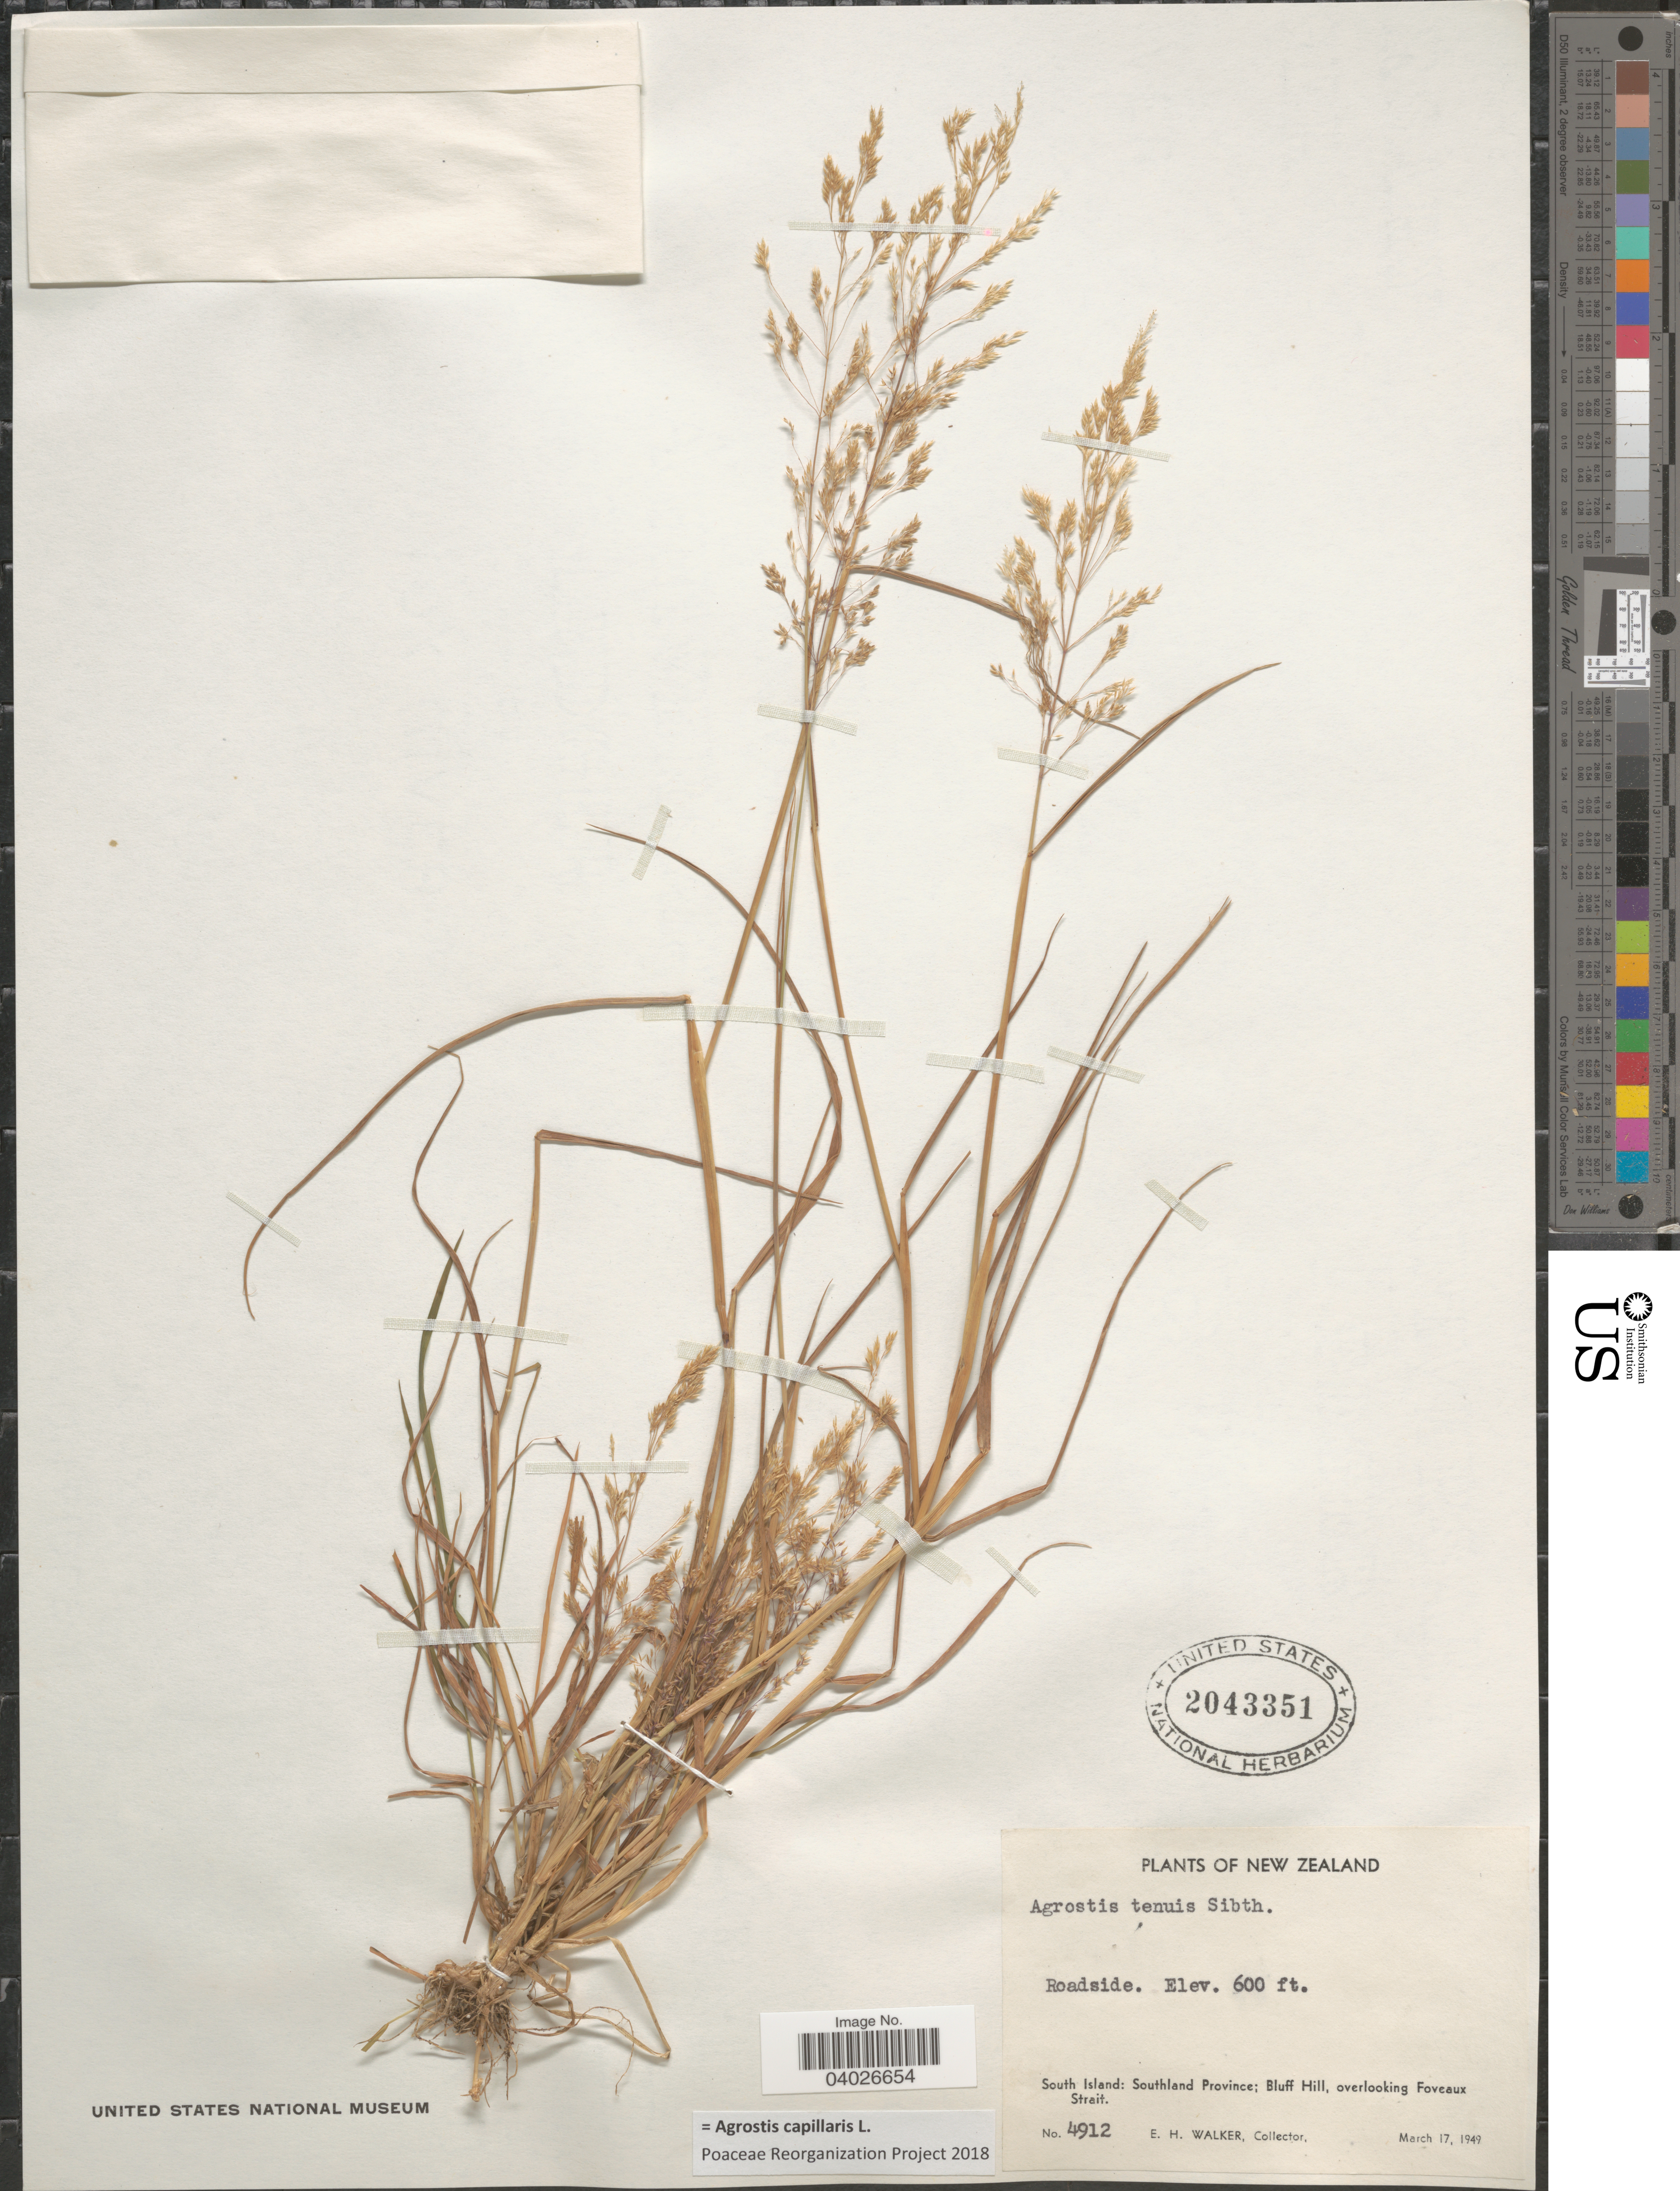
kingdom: Plantae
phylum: Tracheophyta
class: Liliopsida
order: Poales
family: Poaceae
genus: Agrostis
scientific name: Agrostis capillaris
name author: L.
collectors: E. H. Walker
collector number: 4912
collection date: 1949-03-17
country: New Zealand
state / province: Southland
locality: South Island: Bluff Hill, overlooking Foveaux Strait.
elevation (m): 183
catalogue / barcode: US 2043351